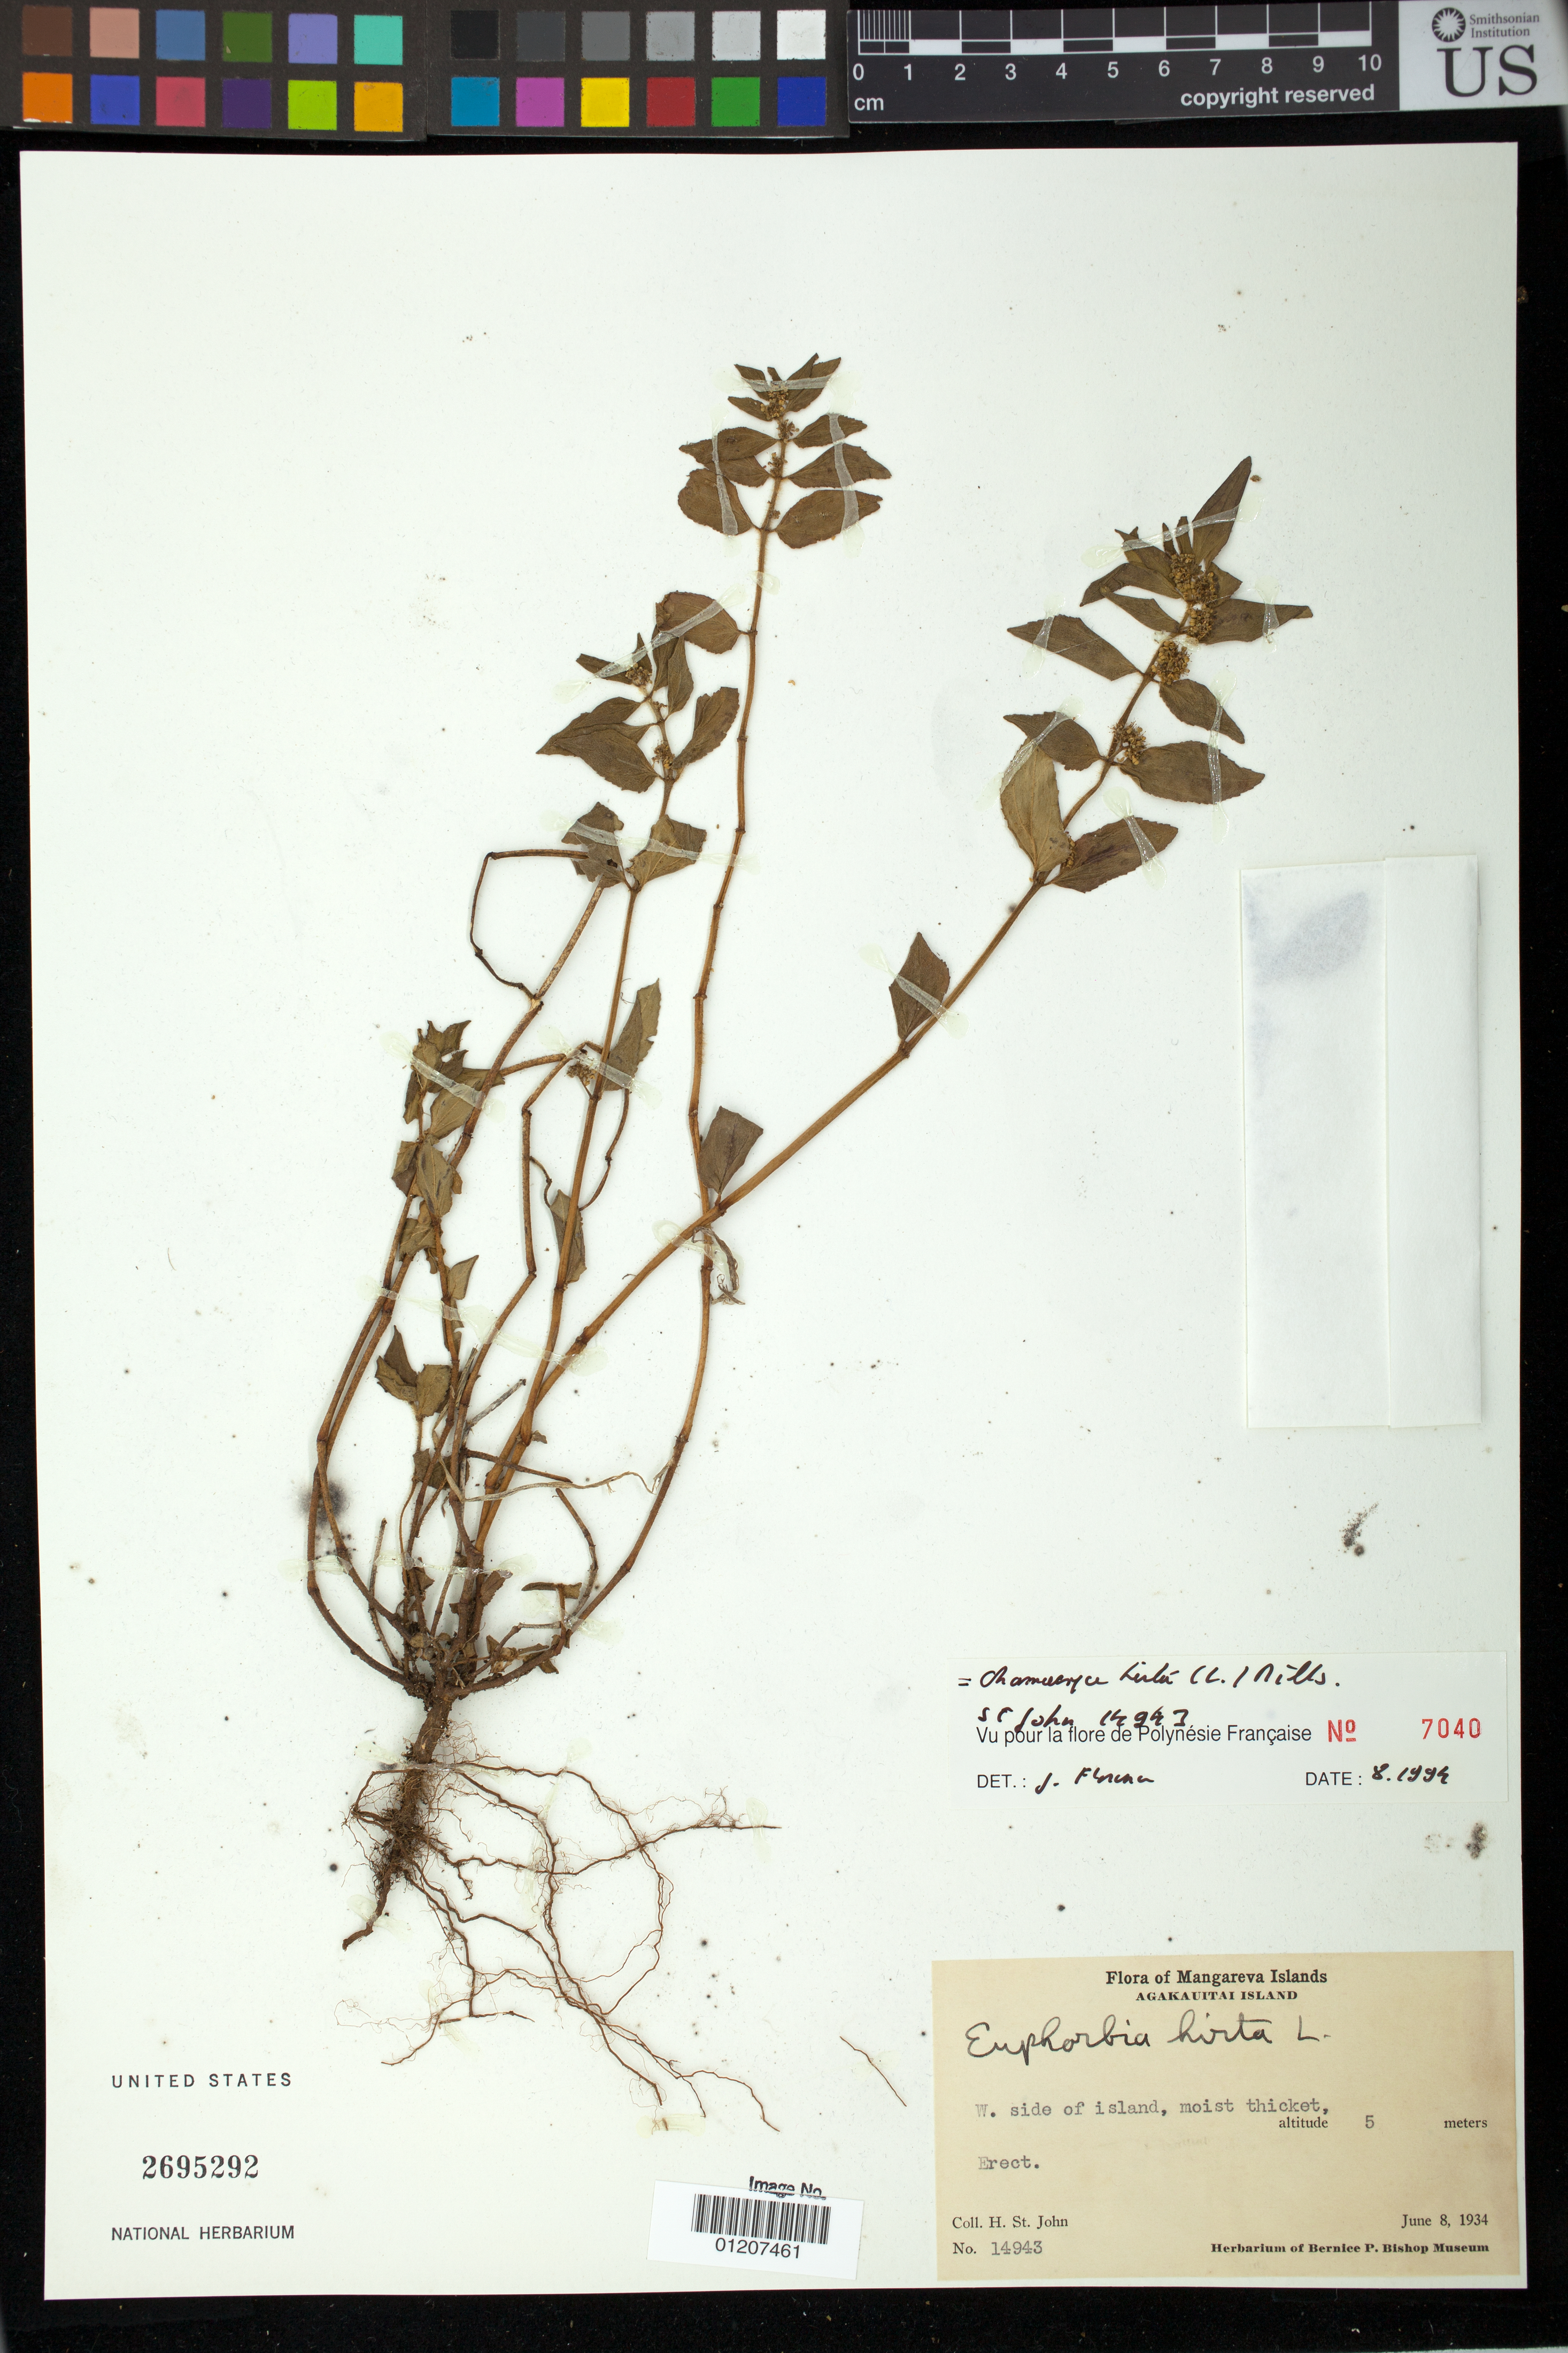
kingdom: Plantae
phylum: Tracheophyta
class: Magnoliopsida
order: Malpighiales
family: Euphorbiaceae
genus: Euphorbia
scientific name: Euphorbia hirta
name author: L.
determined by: Florence, J.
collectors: H. St. John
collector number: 14943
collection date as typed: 08 Jun 1934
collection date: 1934-06-08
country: French Polynesia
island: Agakauitai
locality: Gambier I. (?), Agakauitai [Gambier Is.]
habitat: Moist thicket.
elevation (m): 5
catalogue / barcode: US 2695292